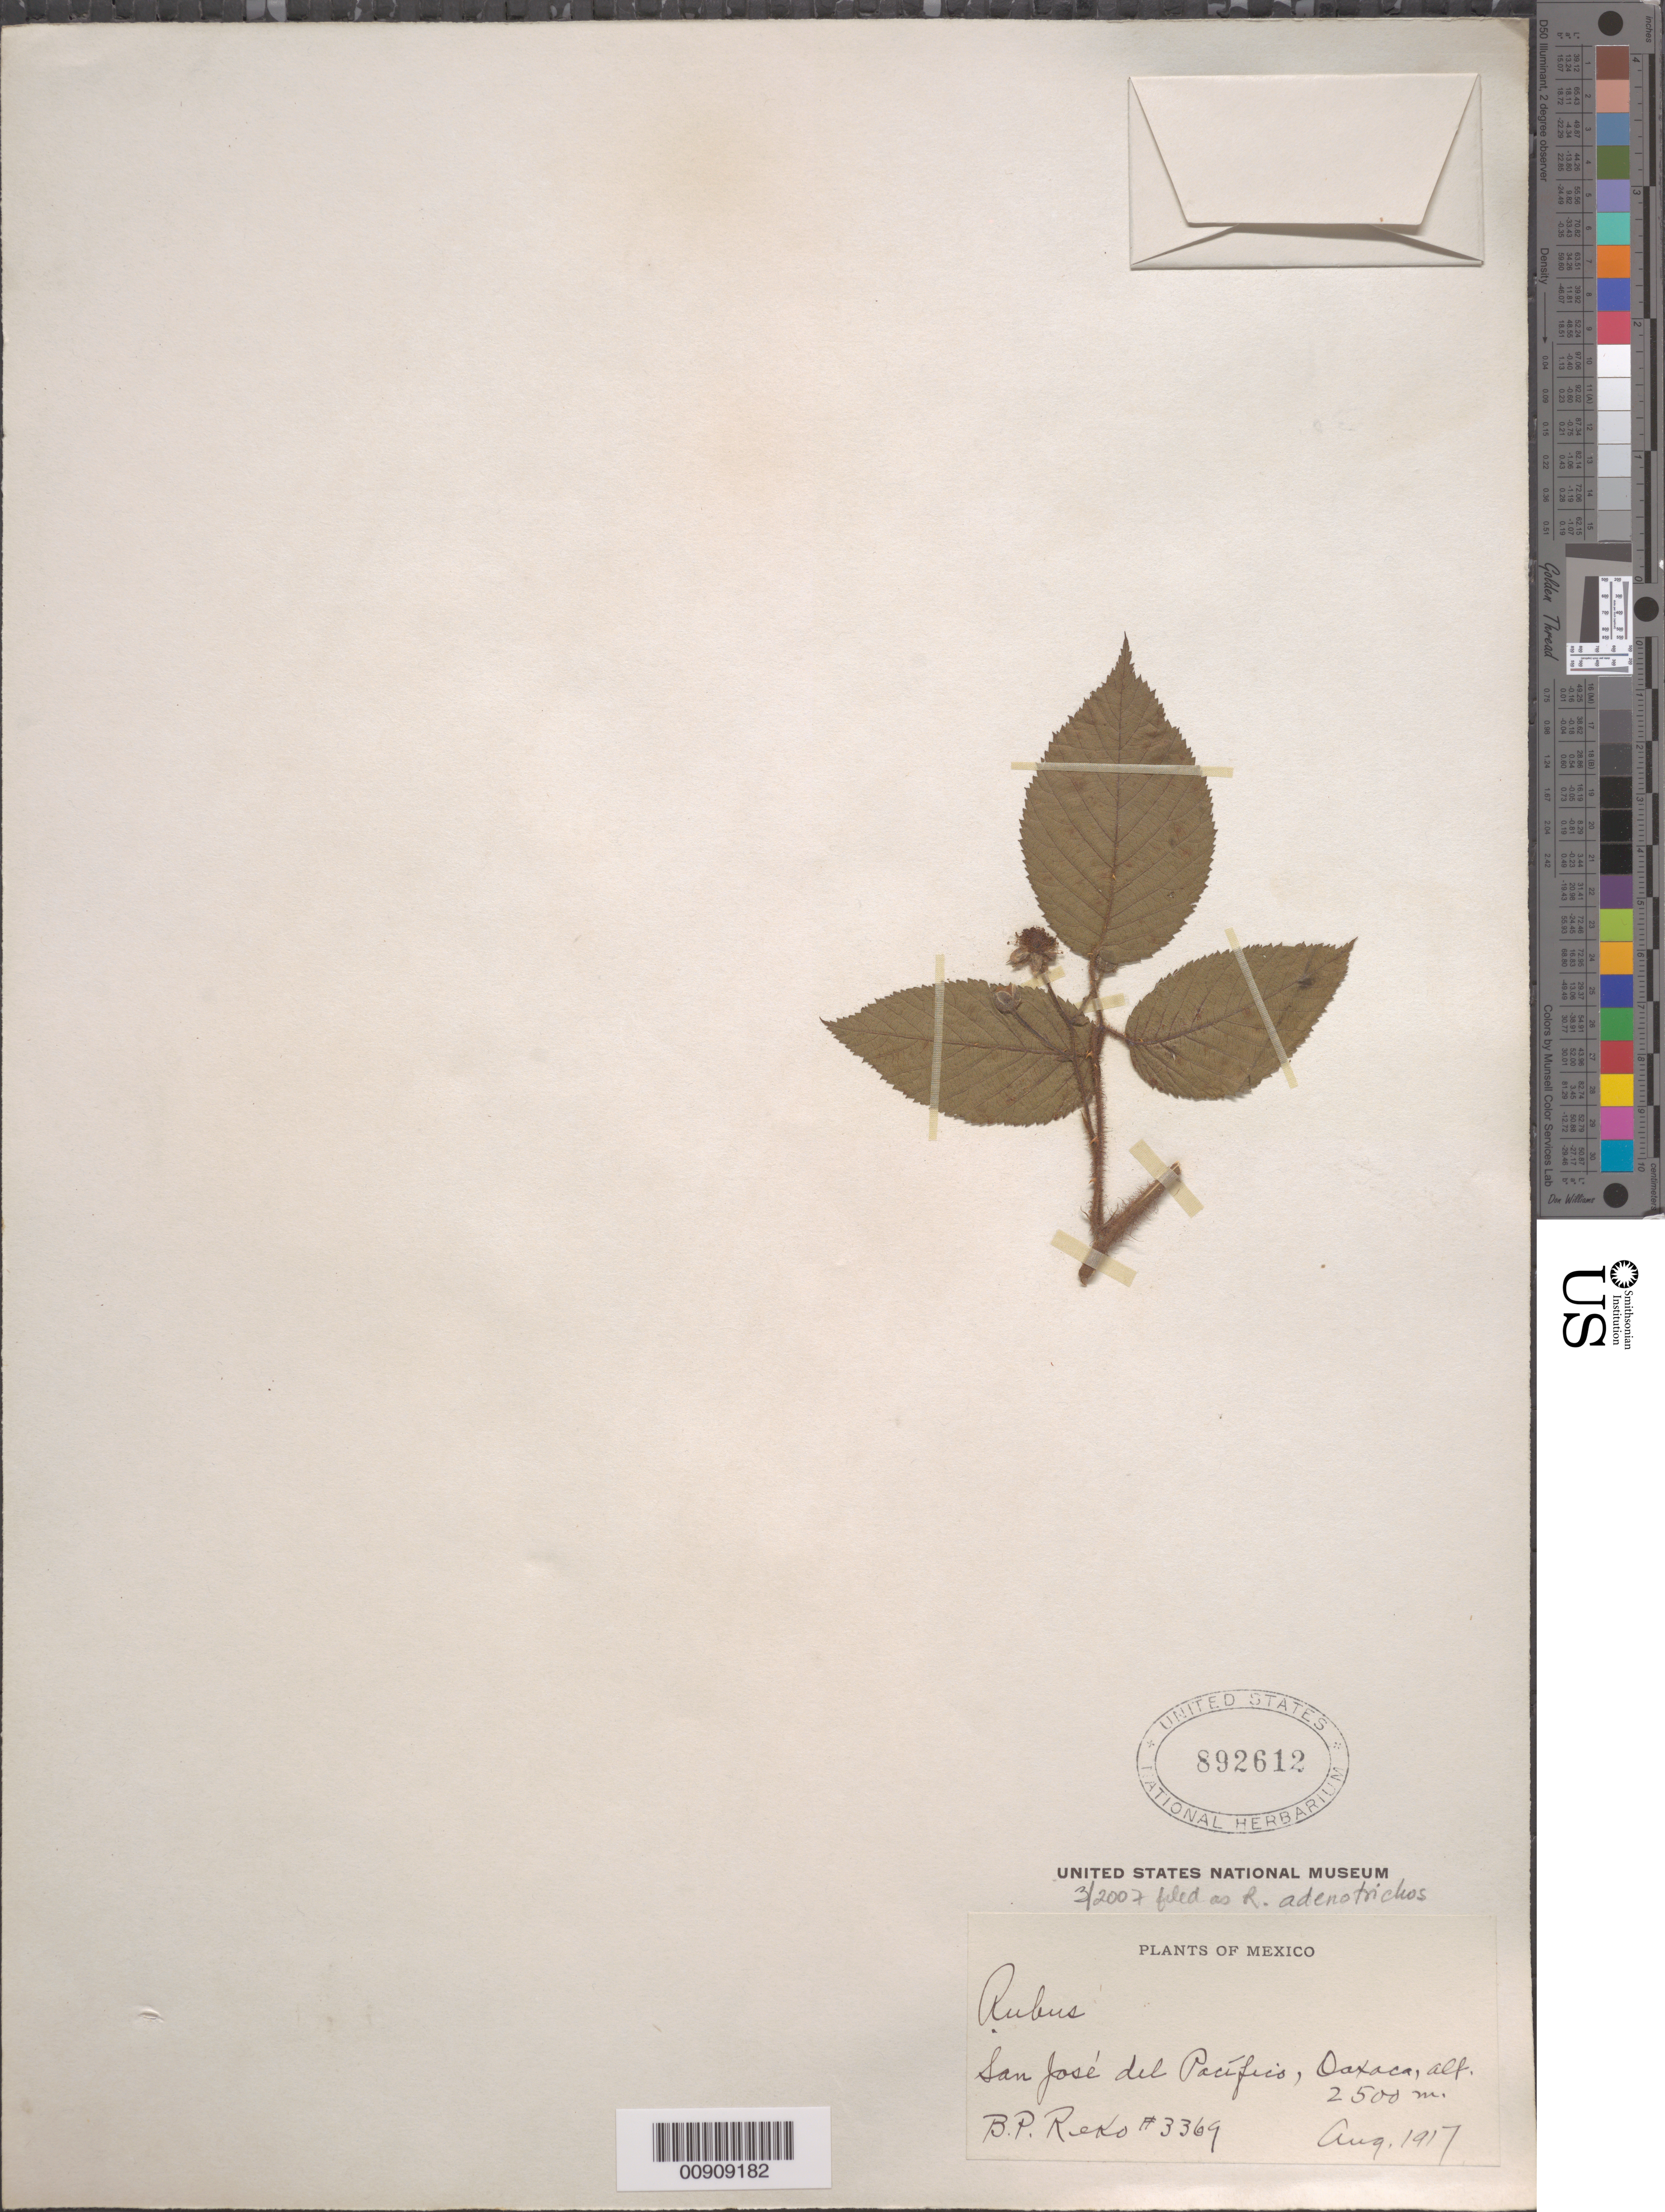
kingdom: Plantae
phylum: Tracheophyta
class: Magnoliopsida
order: Rosales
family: Rosaceae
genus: Rubus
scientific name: Rubus adenotrichos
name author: Schltdl.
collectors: B. P. Reko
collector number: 3369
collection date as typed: Aug 1917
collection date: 1917-08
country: Mexico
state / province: Oaxaca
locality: San José del Pacífico, Oaxaca.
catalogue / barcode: US 892612